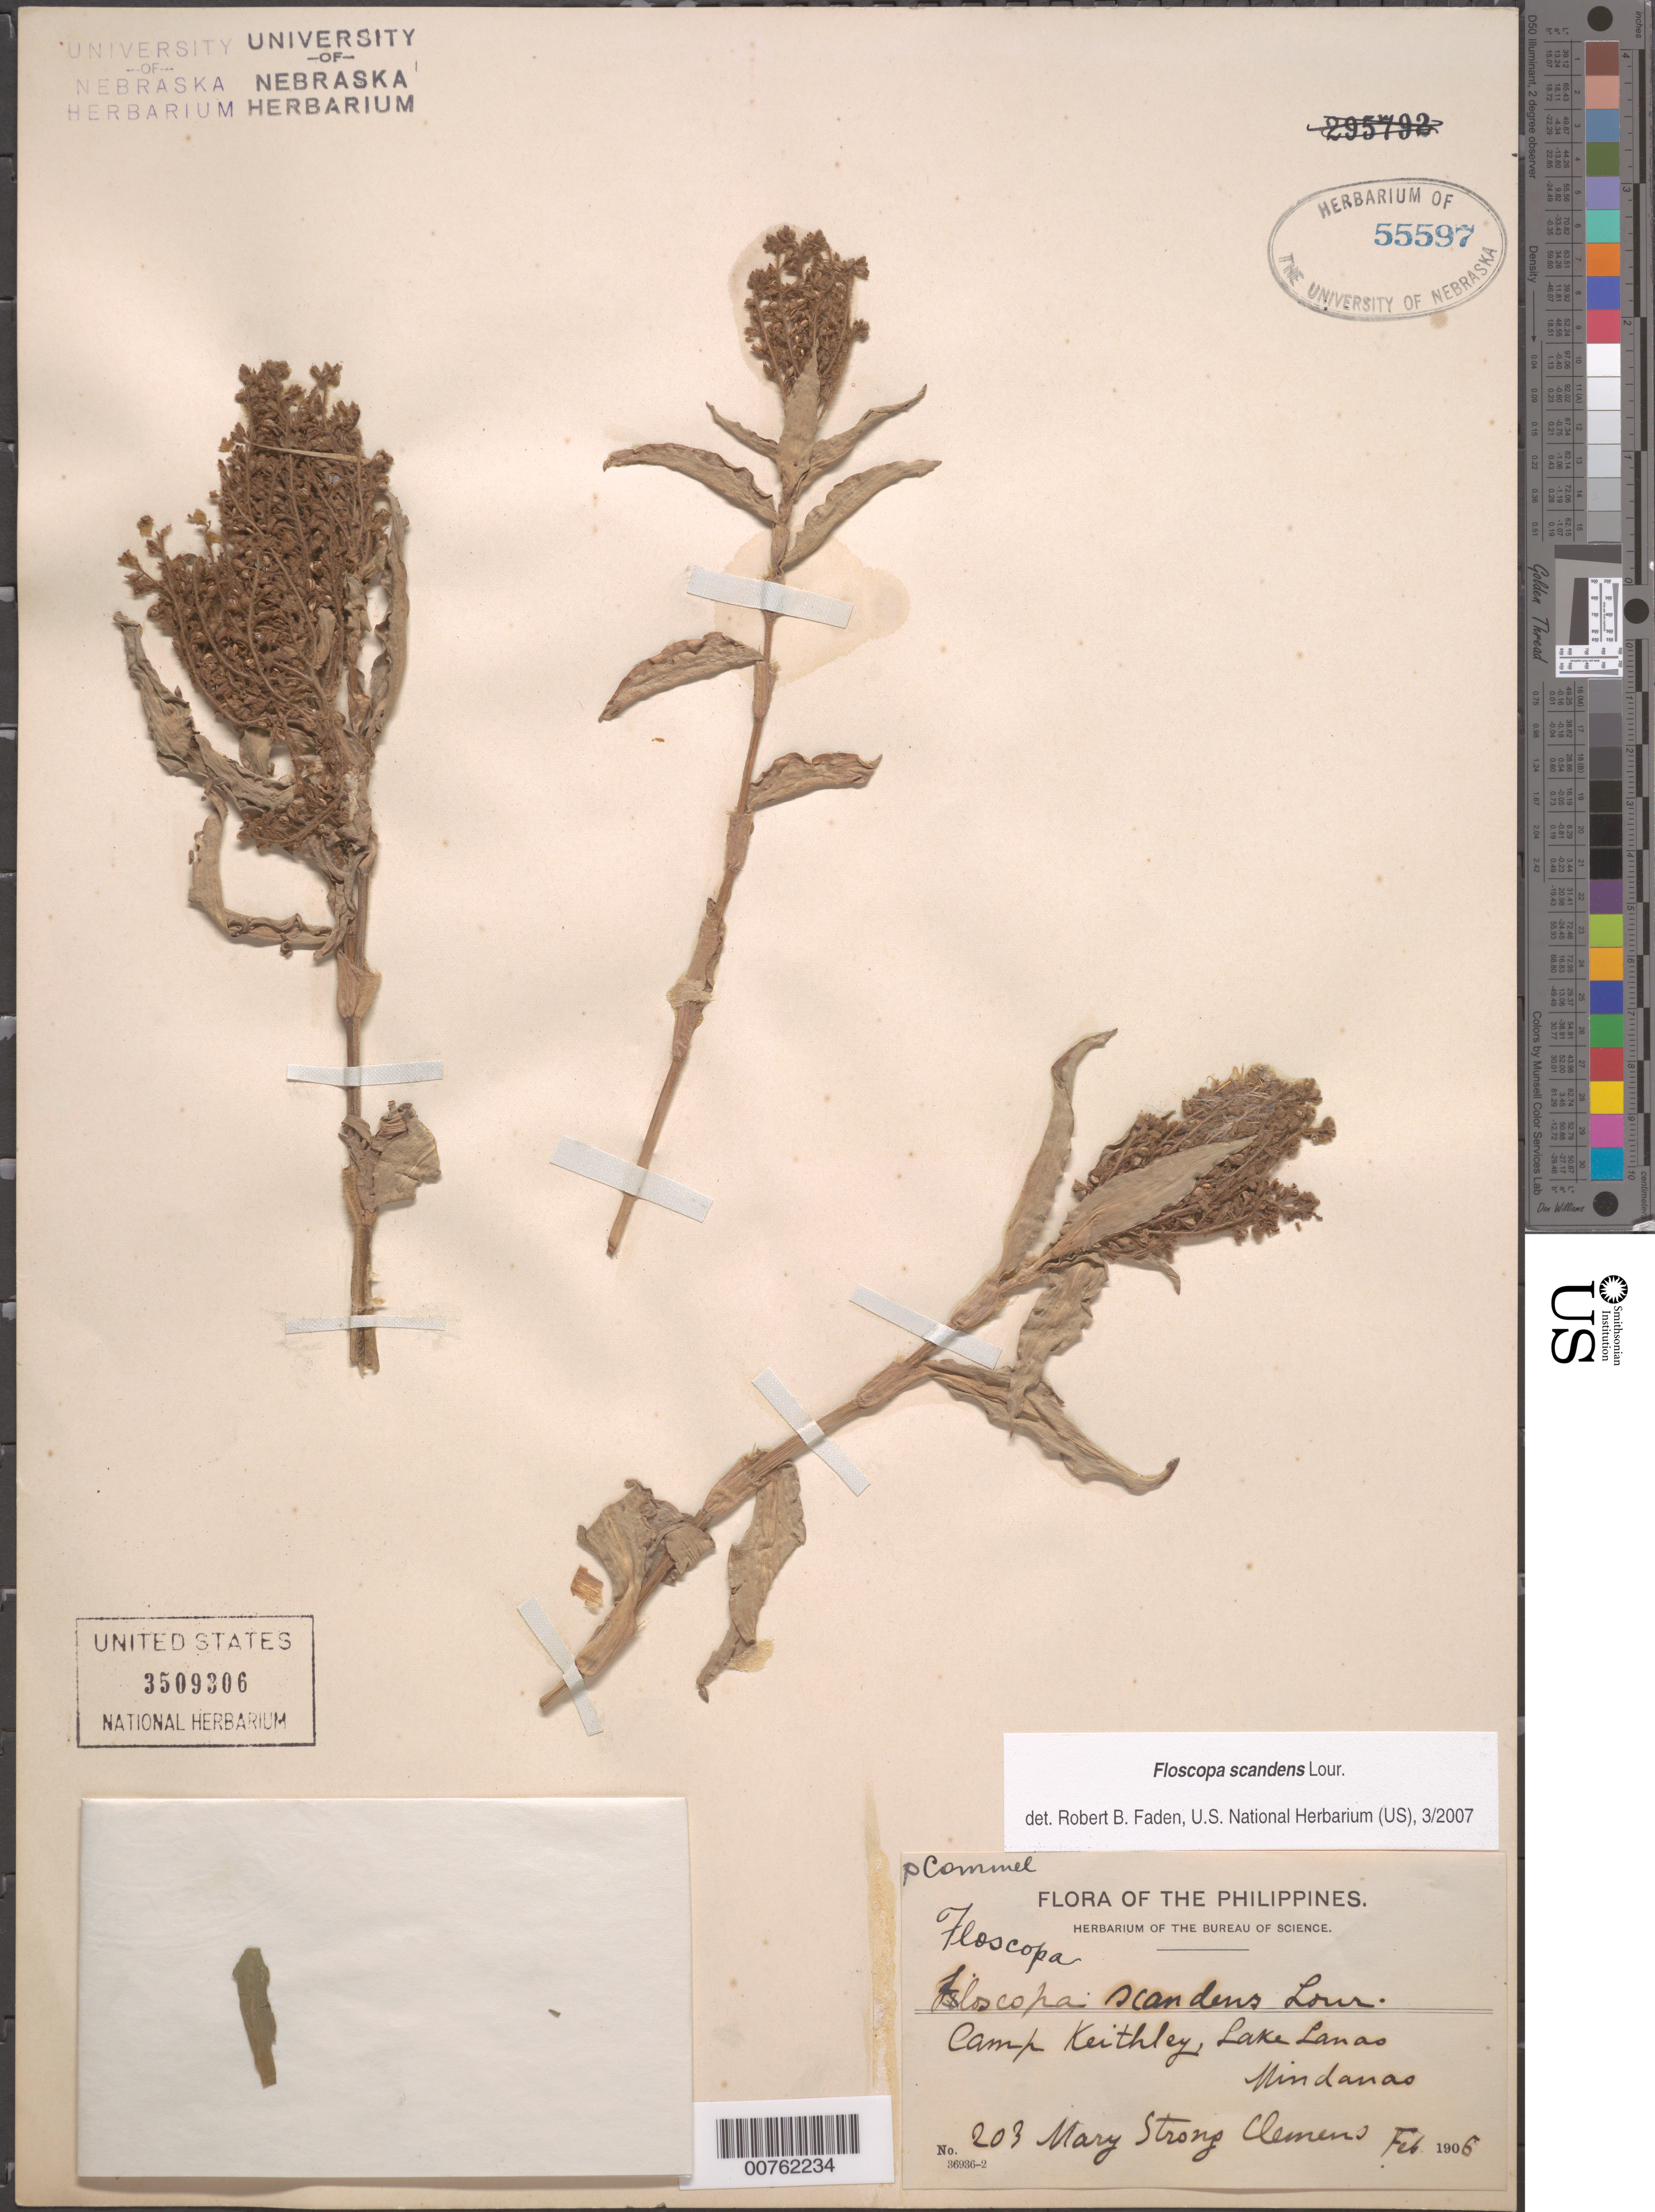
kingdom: Plantae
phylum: Tracheophyta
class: Liliopsida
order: Commelinales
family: Commelinaceae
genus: Floscopa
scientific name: Floscopa scandens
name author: Lour.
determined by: Faden, Robert B., (US), Smithsonian Institution - National Museum of Natural History (UNITED STATES)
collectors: M. S. Clemens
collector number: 203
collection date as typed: Feb 1906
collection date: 1906-02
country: Philippines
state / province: Muslim Mindanao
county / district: Lanao del Sur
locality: Camp Keithley, Lake Lanao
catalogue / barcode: US 3509306